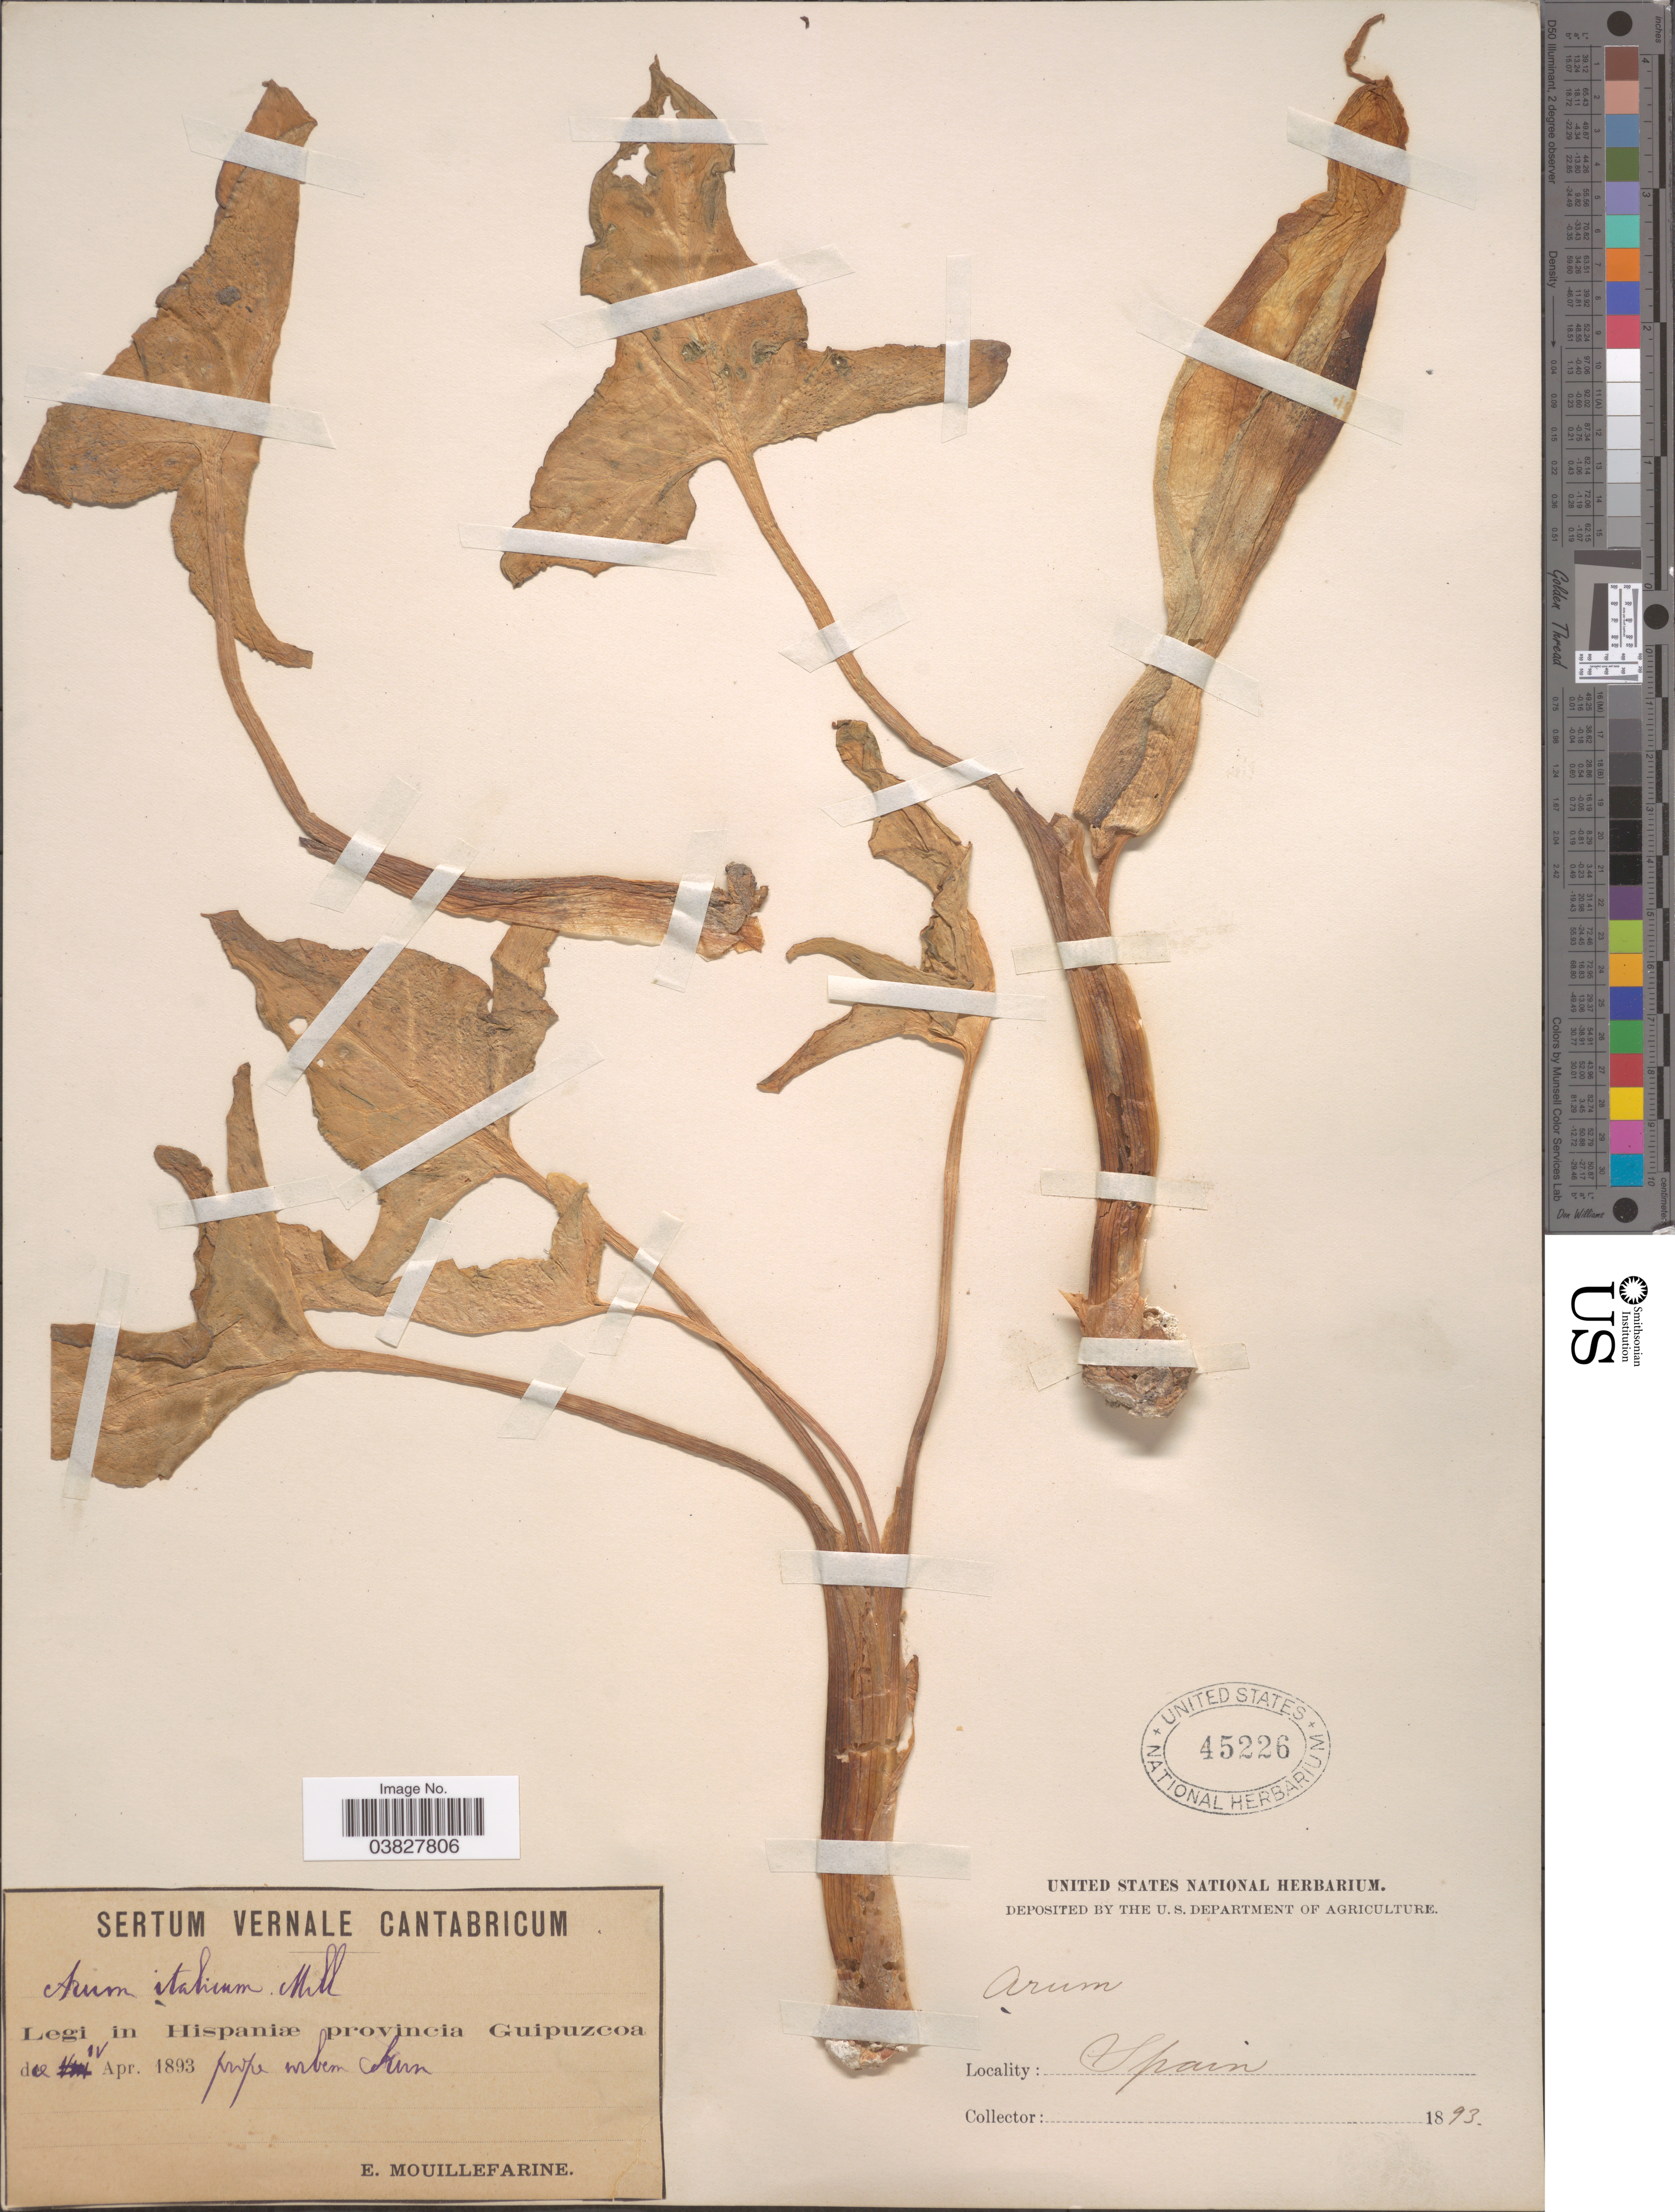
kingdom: Plantae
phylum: Tracheophyta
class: Liliopsida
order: Alismatales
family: Araceae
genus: Arum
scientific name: Arum italicum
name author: Mill.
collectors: E. Mouillefarine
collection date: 1893-04-04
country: Spain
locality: In Hispaniæ provincia Guipuzcoa.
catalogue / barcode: US 45226